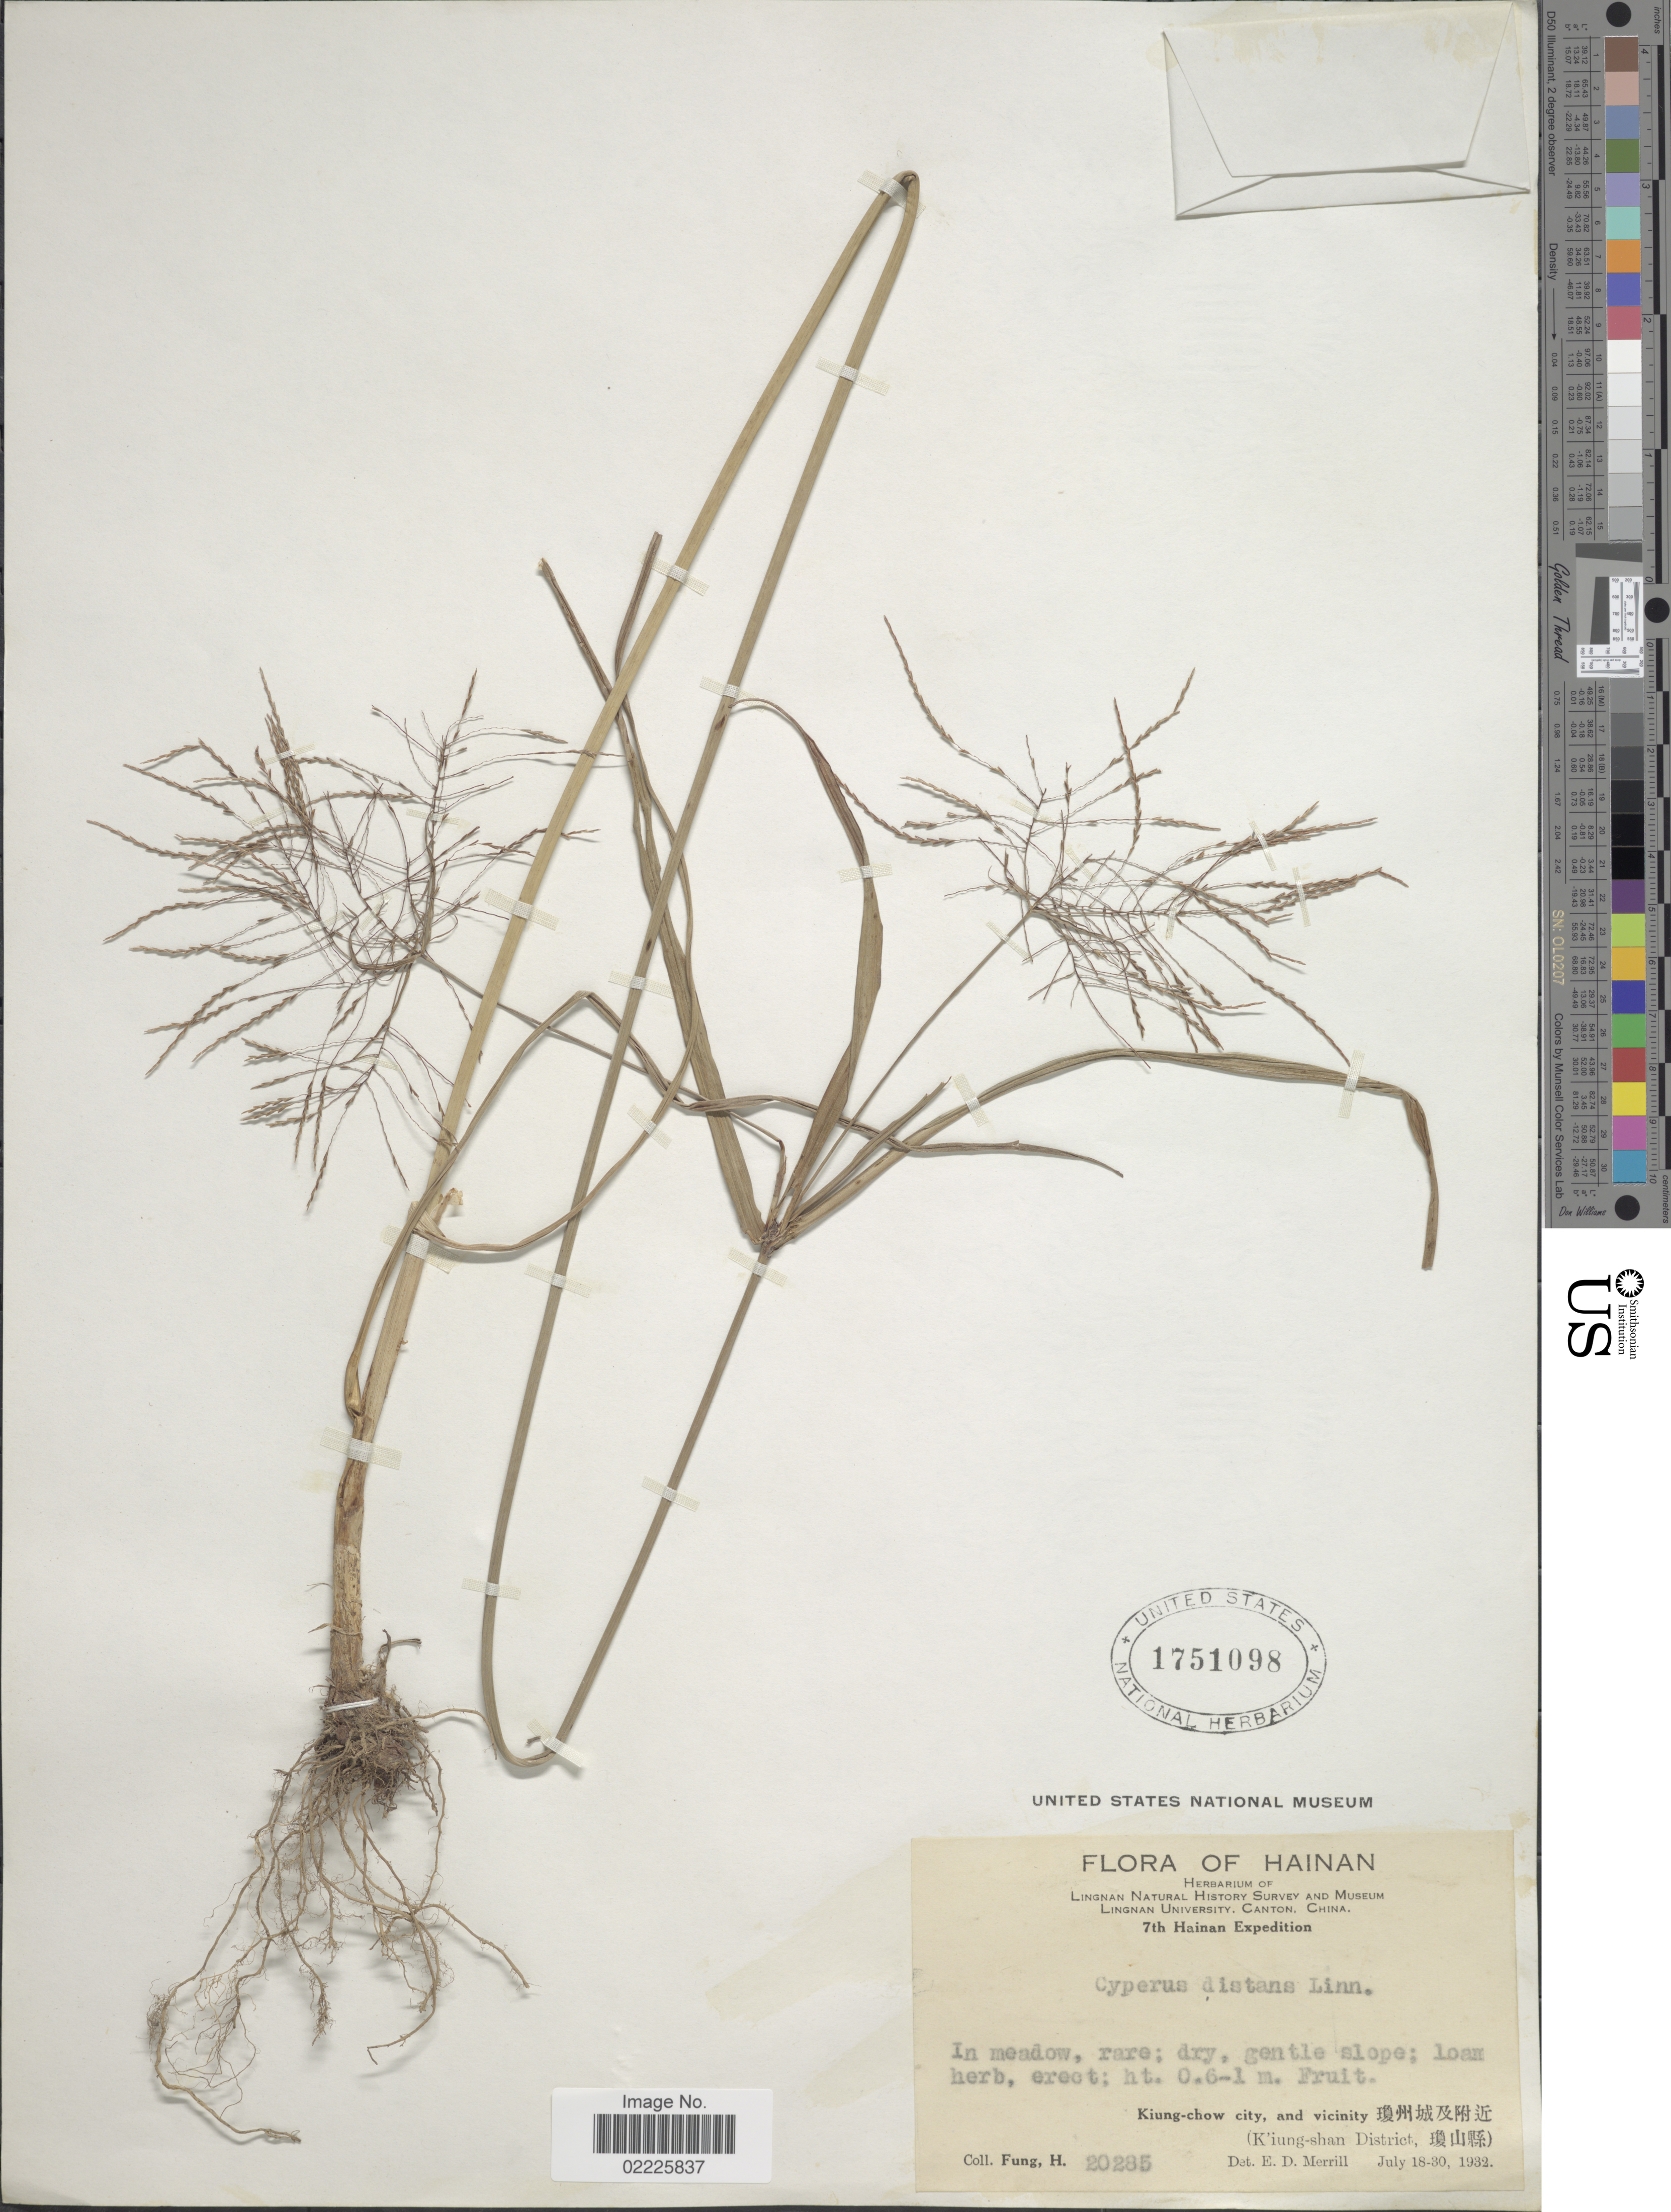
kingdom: Plantae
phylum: Tracheophyta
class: Liliopsida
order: Poales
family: Cyperaceae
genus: Cyperus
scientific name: Cyperus distans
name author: L. f.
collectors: H. Fung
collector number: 20285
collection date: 1932-07-18/1932-07-30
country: China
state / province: Hainan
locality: Kiung-chow ciity, and vicinity (K'iung-shan District), Hainan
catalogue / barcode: US 1751098